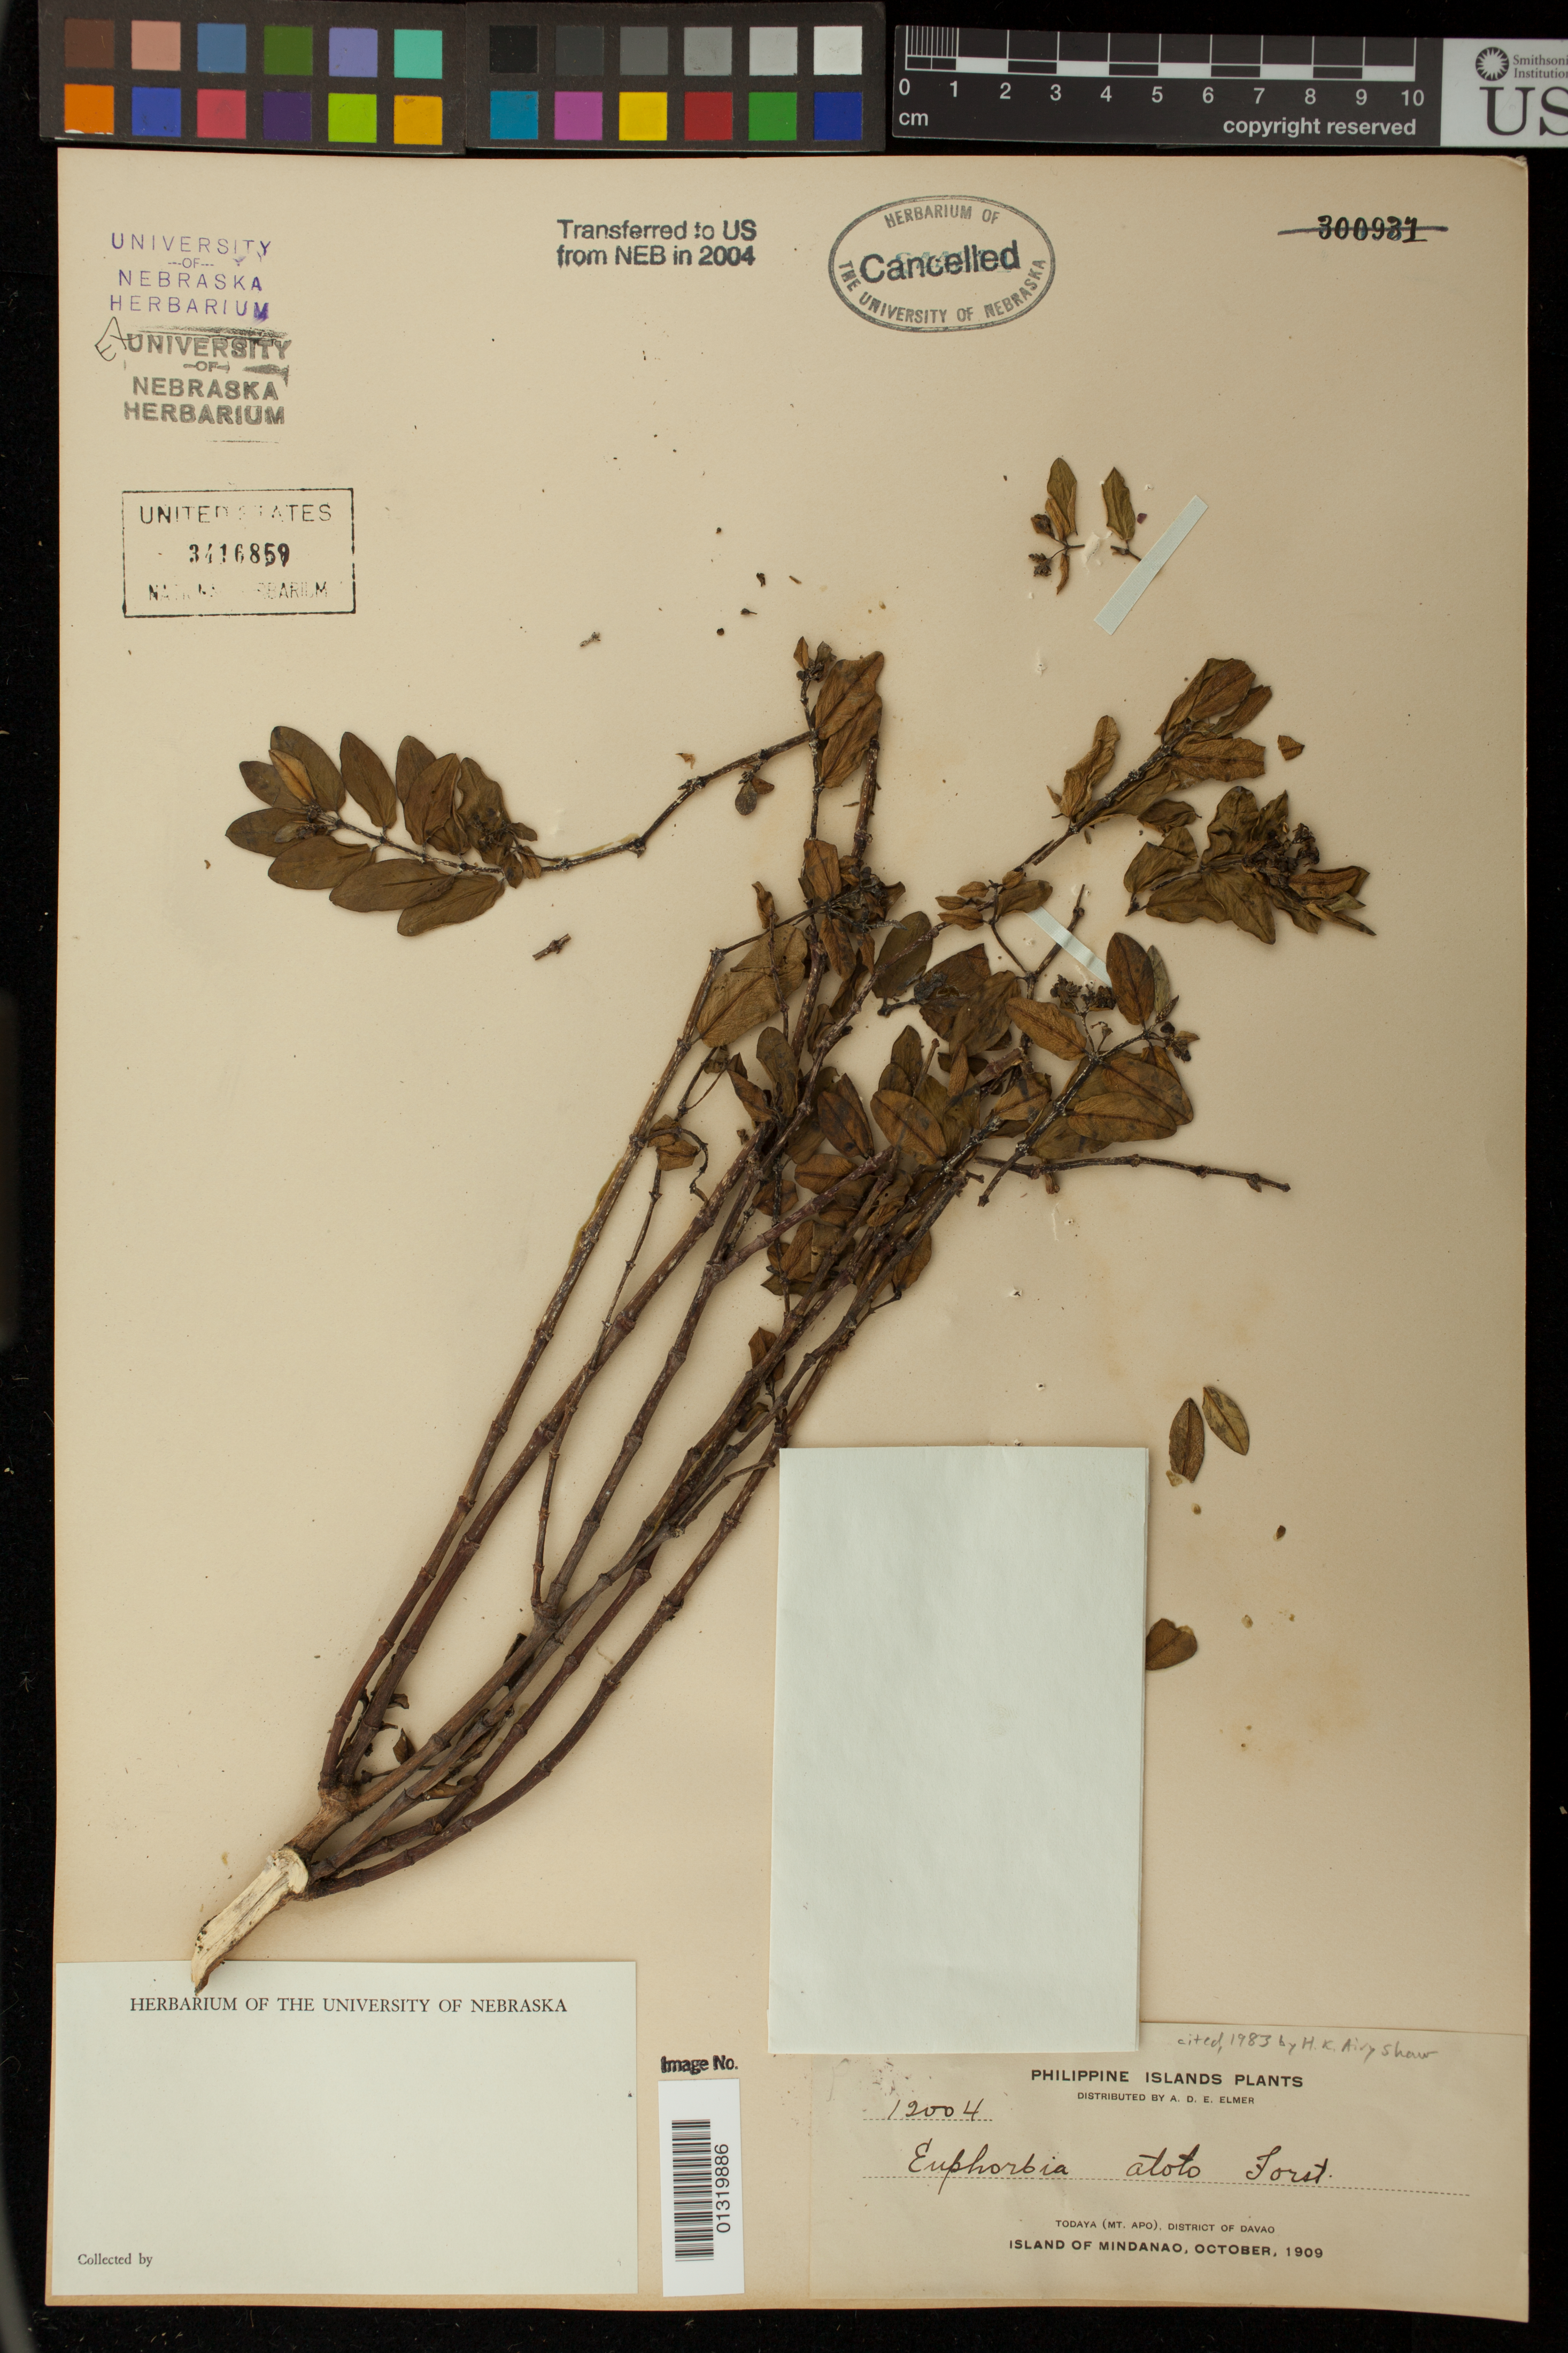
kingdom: Plantae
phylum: Tracheophyta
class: Magnoliopsida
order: Malpighiales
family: Euphorbiaceae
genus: Euphorbia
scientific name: Euphorbia atoto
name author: G. Forst.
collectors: A. D. E. Elmer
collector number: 12004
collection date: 1909-10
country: Philippines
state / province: Davao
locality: Todaya (Mt. Apo), District of Davao; Island of Mindanao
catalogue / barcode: US 3416859